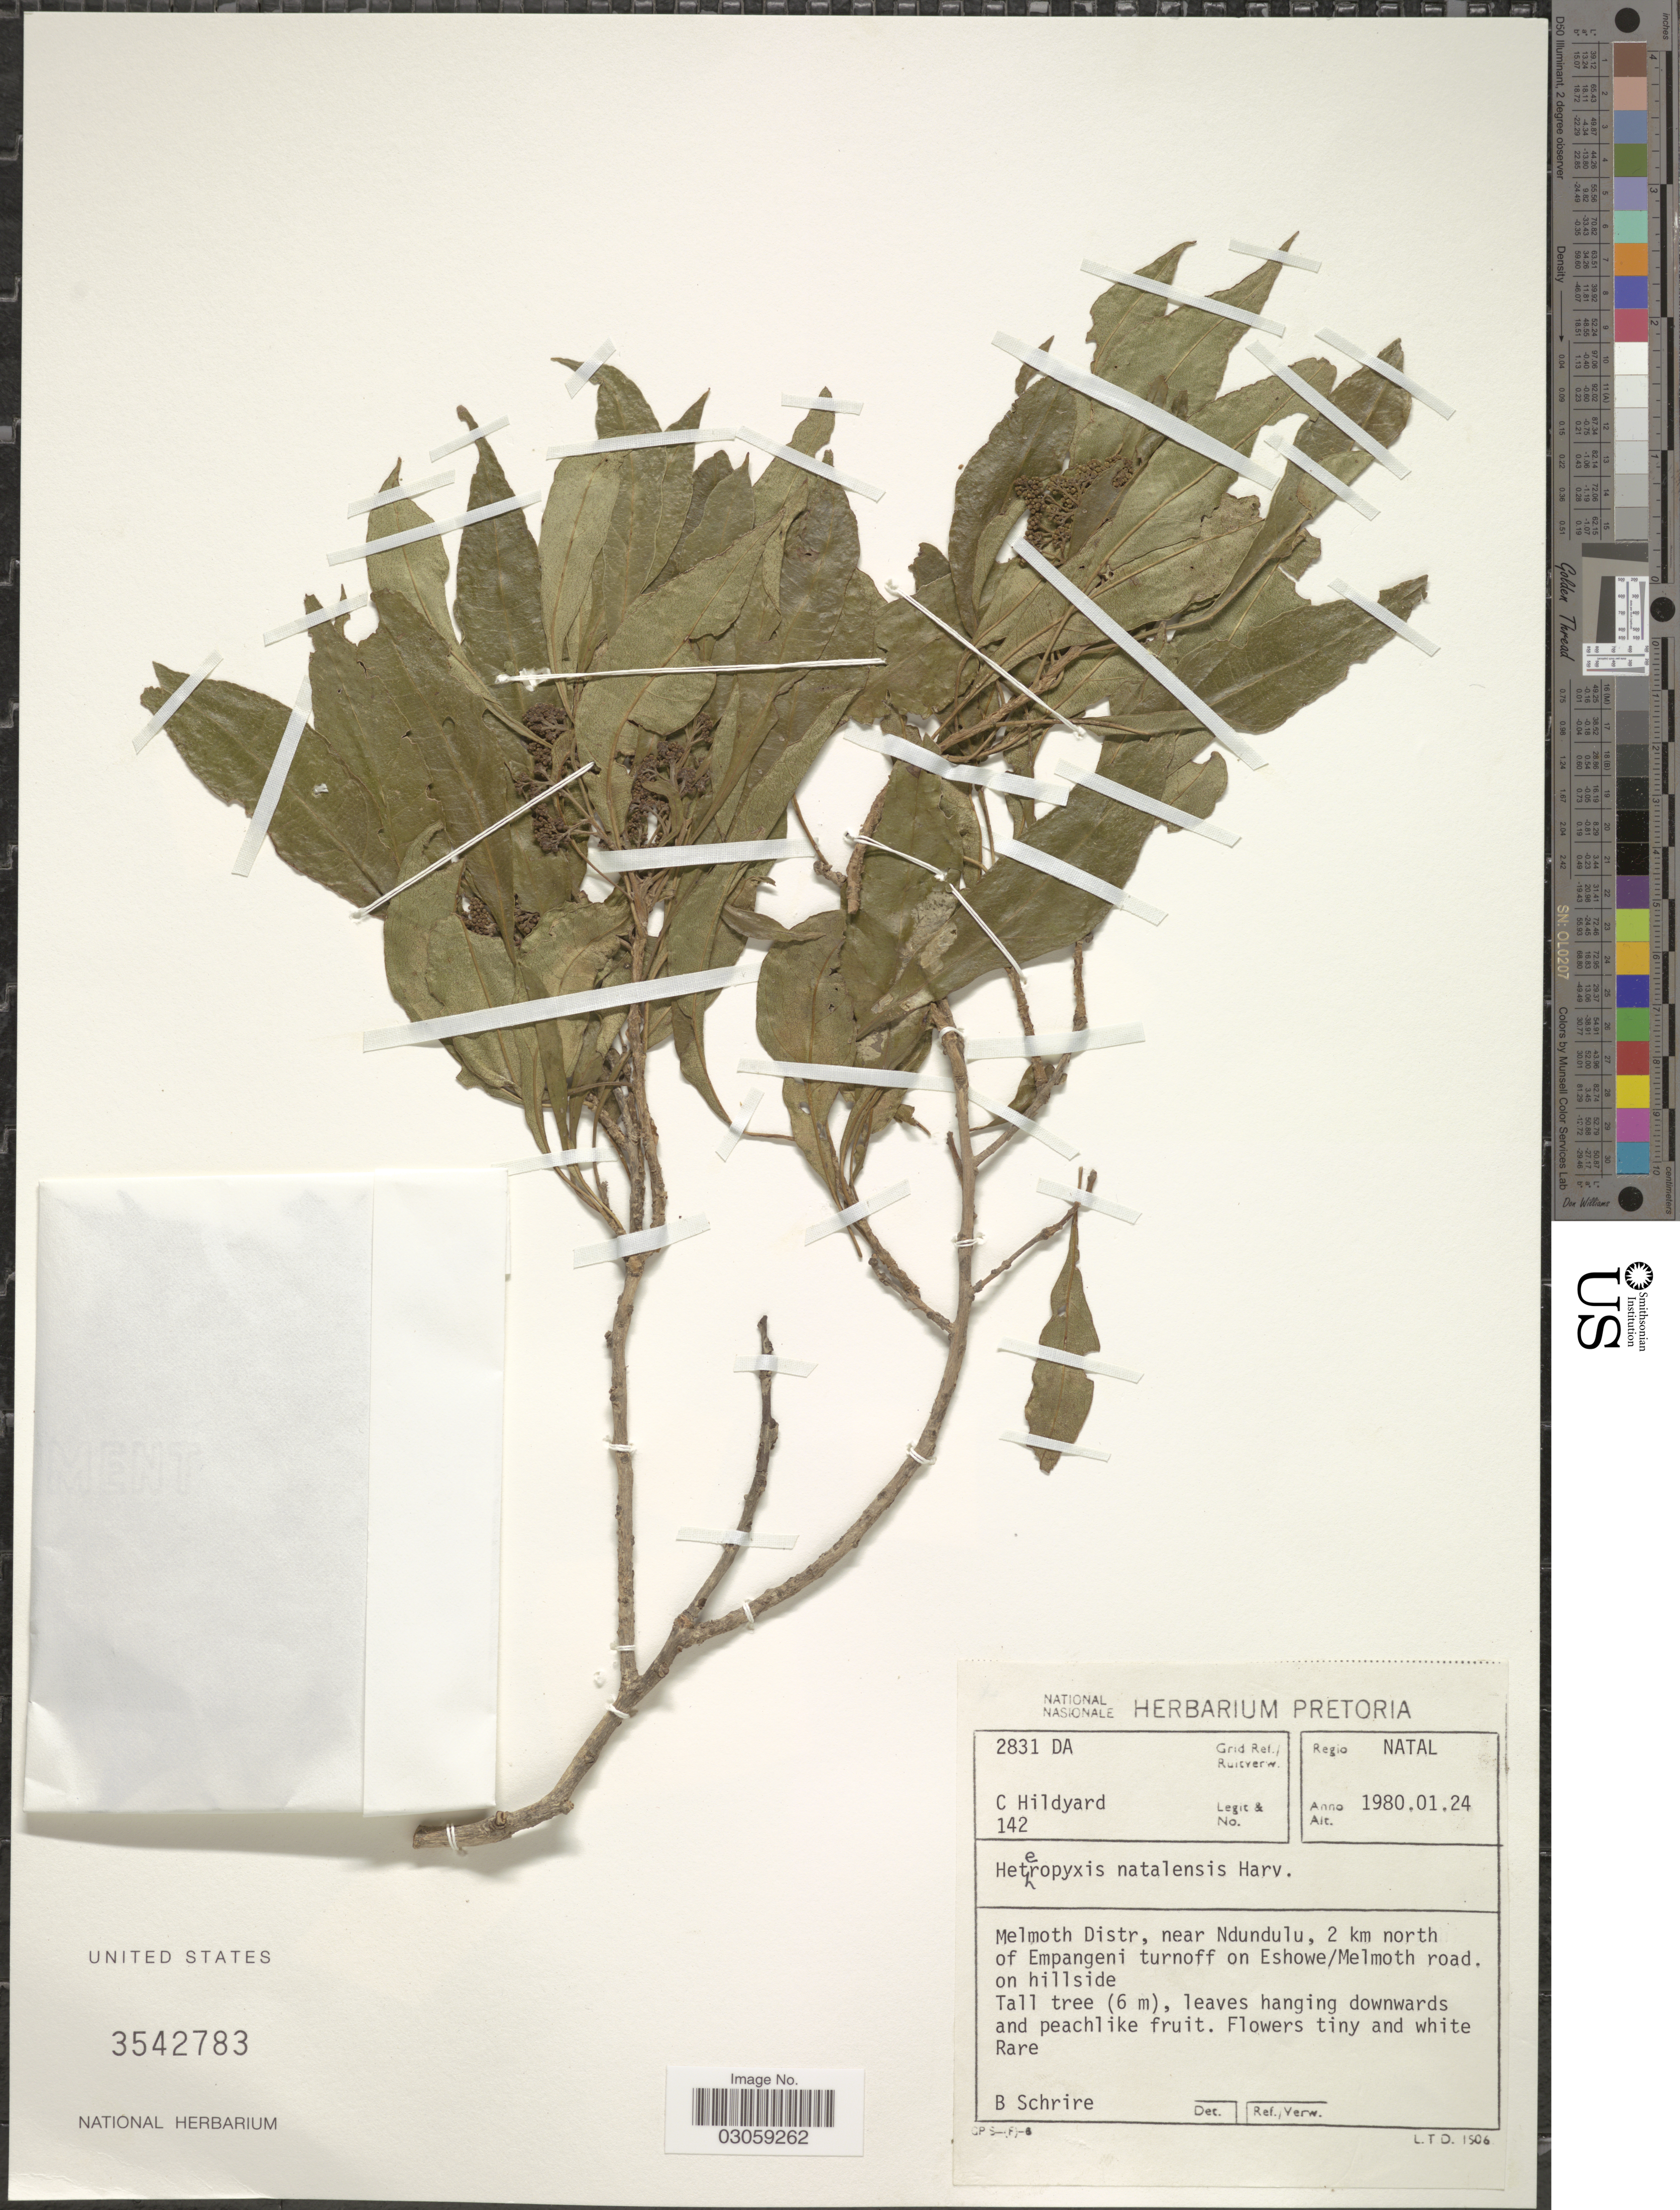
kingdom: Plantae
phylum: Tracheophyta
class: Magnoliopsida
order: Myrtales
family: Myrtaceae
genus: Heteropyxis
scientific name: Heteropyxis natalensis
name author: Harv.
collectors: C. Hildyard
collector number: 142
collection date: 1980-01-24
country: South Africa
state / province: KwaZulu-Natal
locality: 2831 DA Grid Ref./ Ruitverw. Regio Natal. Melmoth Distr, near Ndundulu, 2 km north of Empangeni turnoff on Eshowe/Melmoth road.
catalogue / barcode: US 3542783